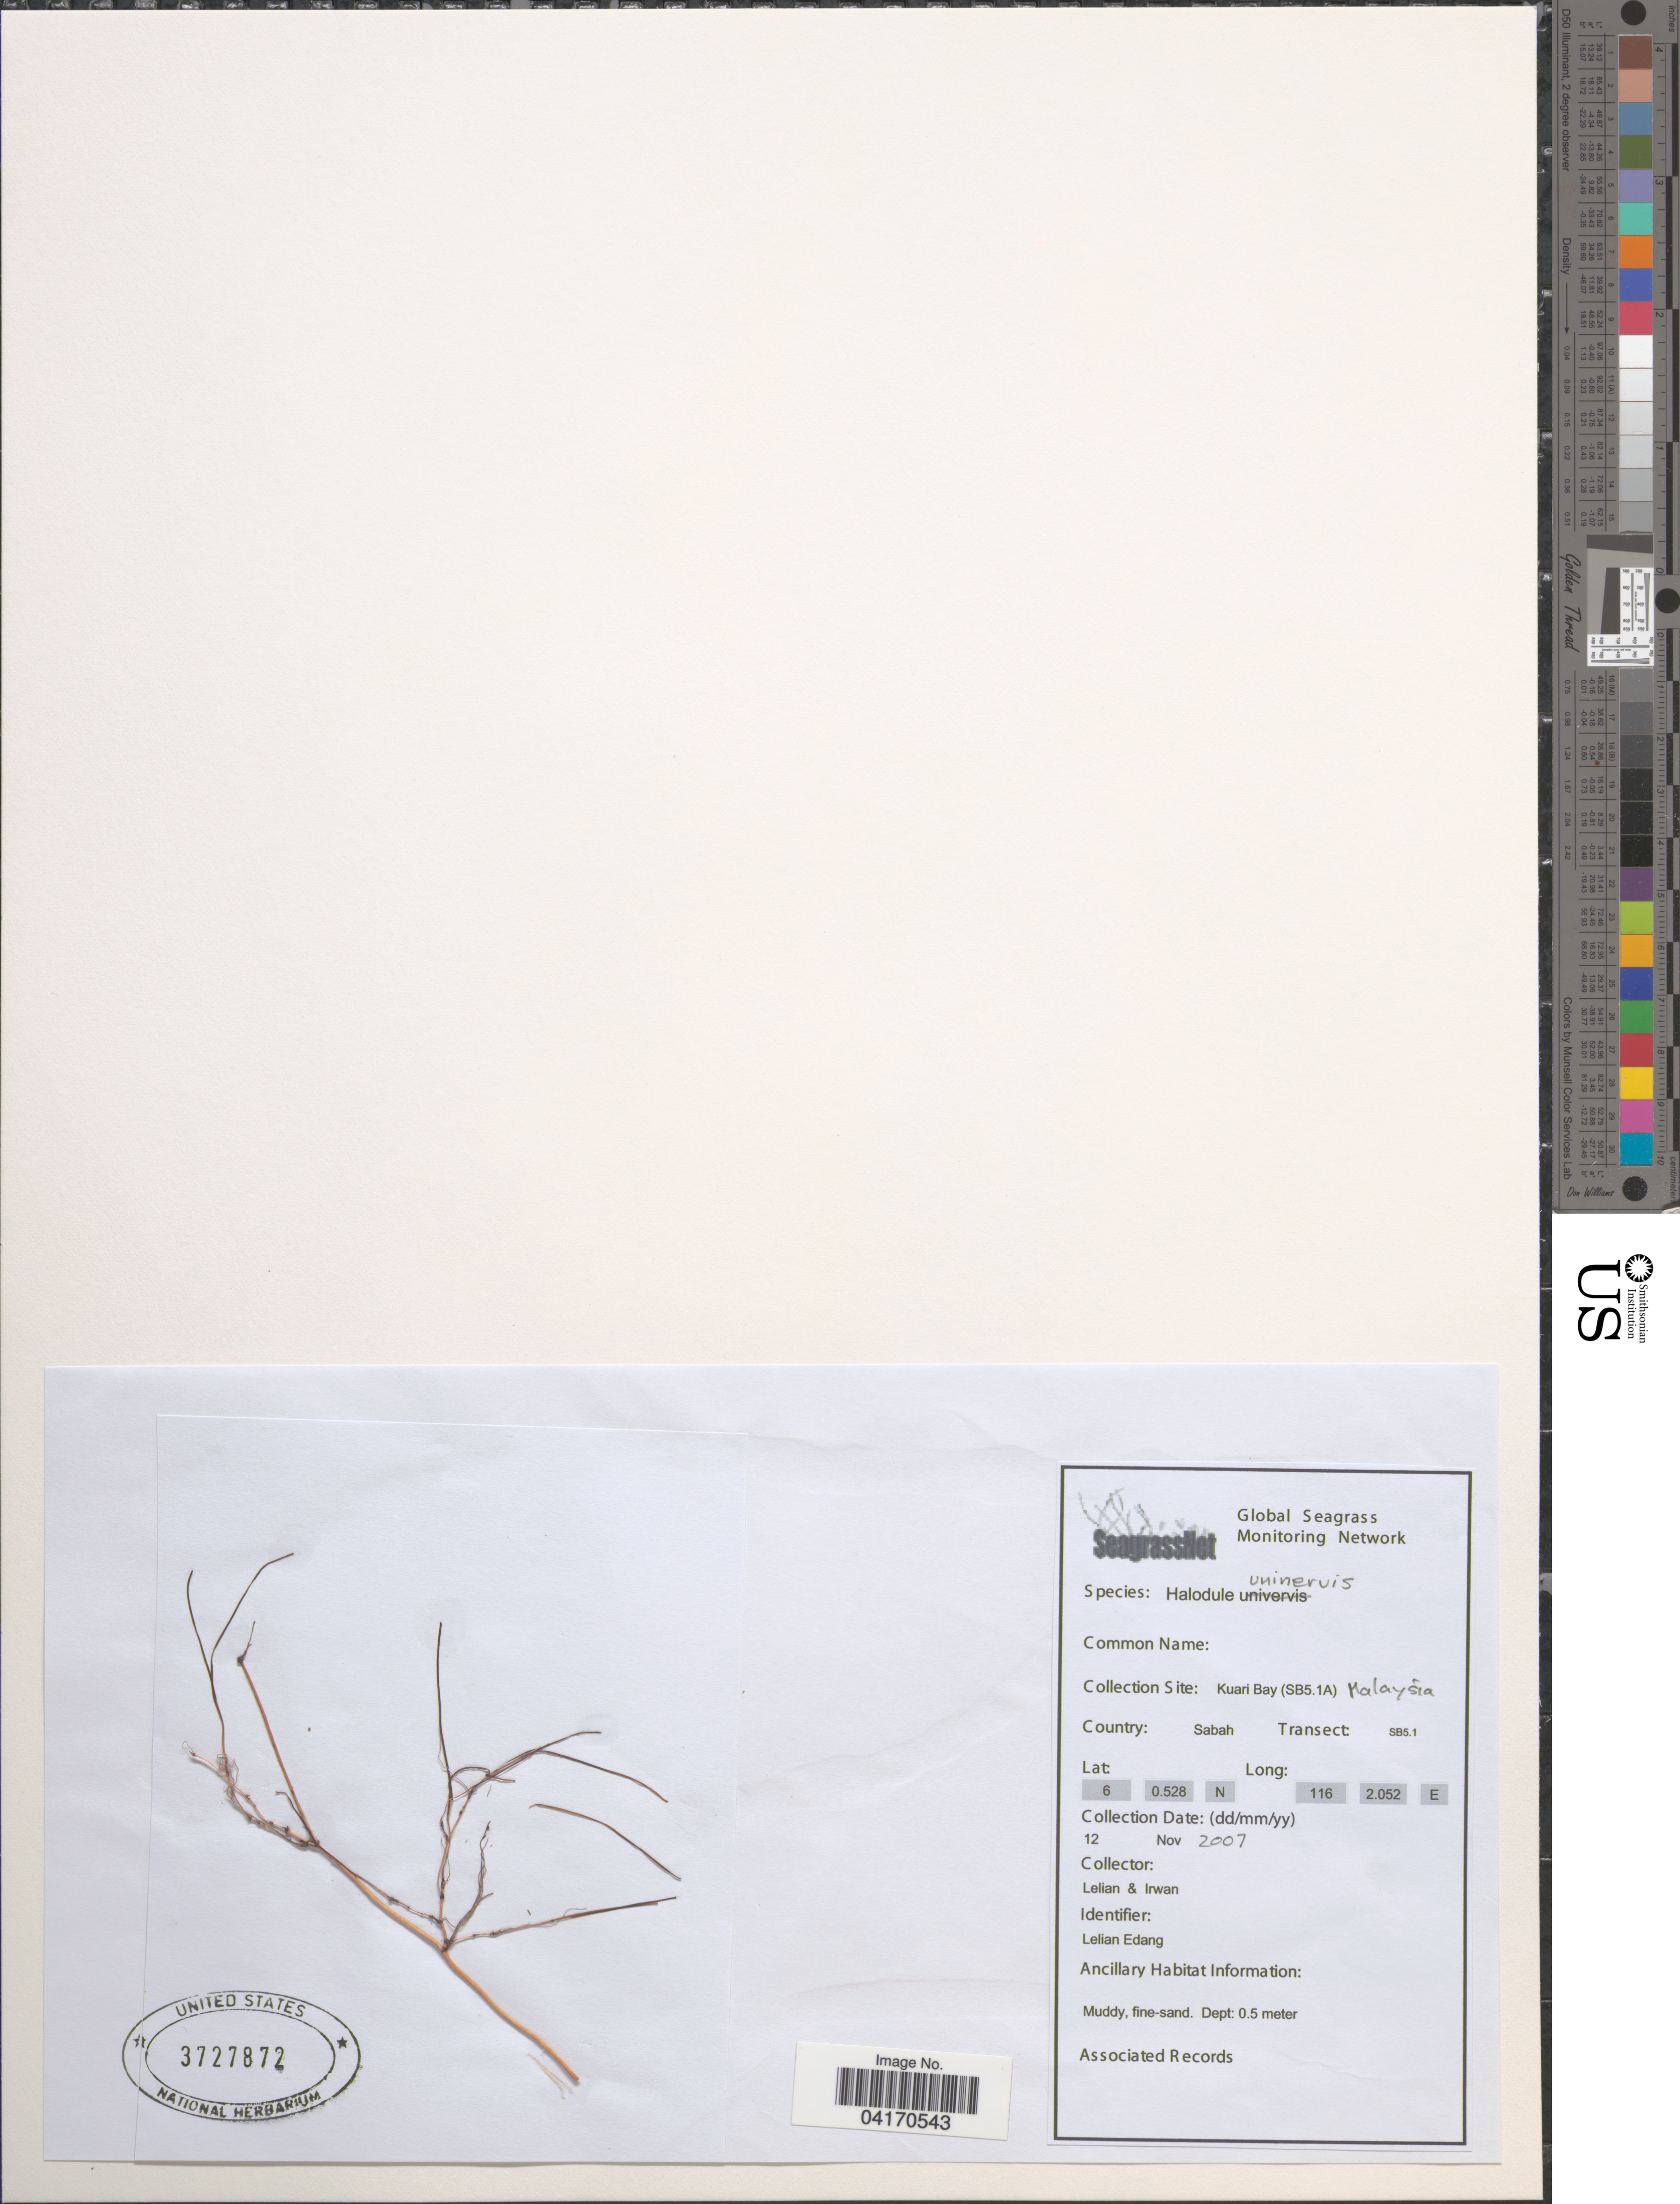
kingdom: Plantae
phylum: Tracheophyta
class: Liliopsida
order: Alismatales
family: Cymodoceaceae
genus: Halodule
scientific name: Halodule uninervis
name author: (Forssk.) Asch.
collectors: Lelian & Irwan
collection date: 2007-11-12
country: Malaysia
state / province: Sabah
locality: Collection Site: Kuari Bay (SB5.1A). Country: Sabah. Transect: SB5.1.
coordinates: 6 0.528, 116 2.052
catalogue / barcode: US 3727872